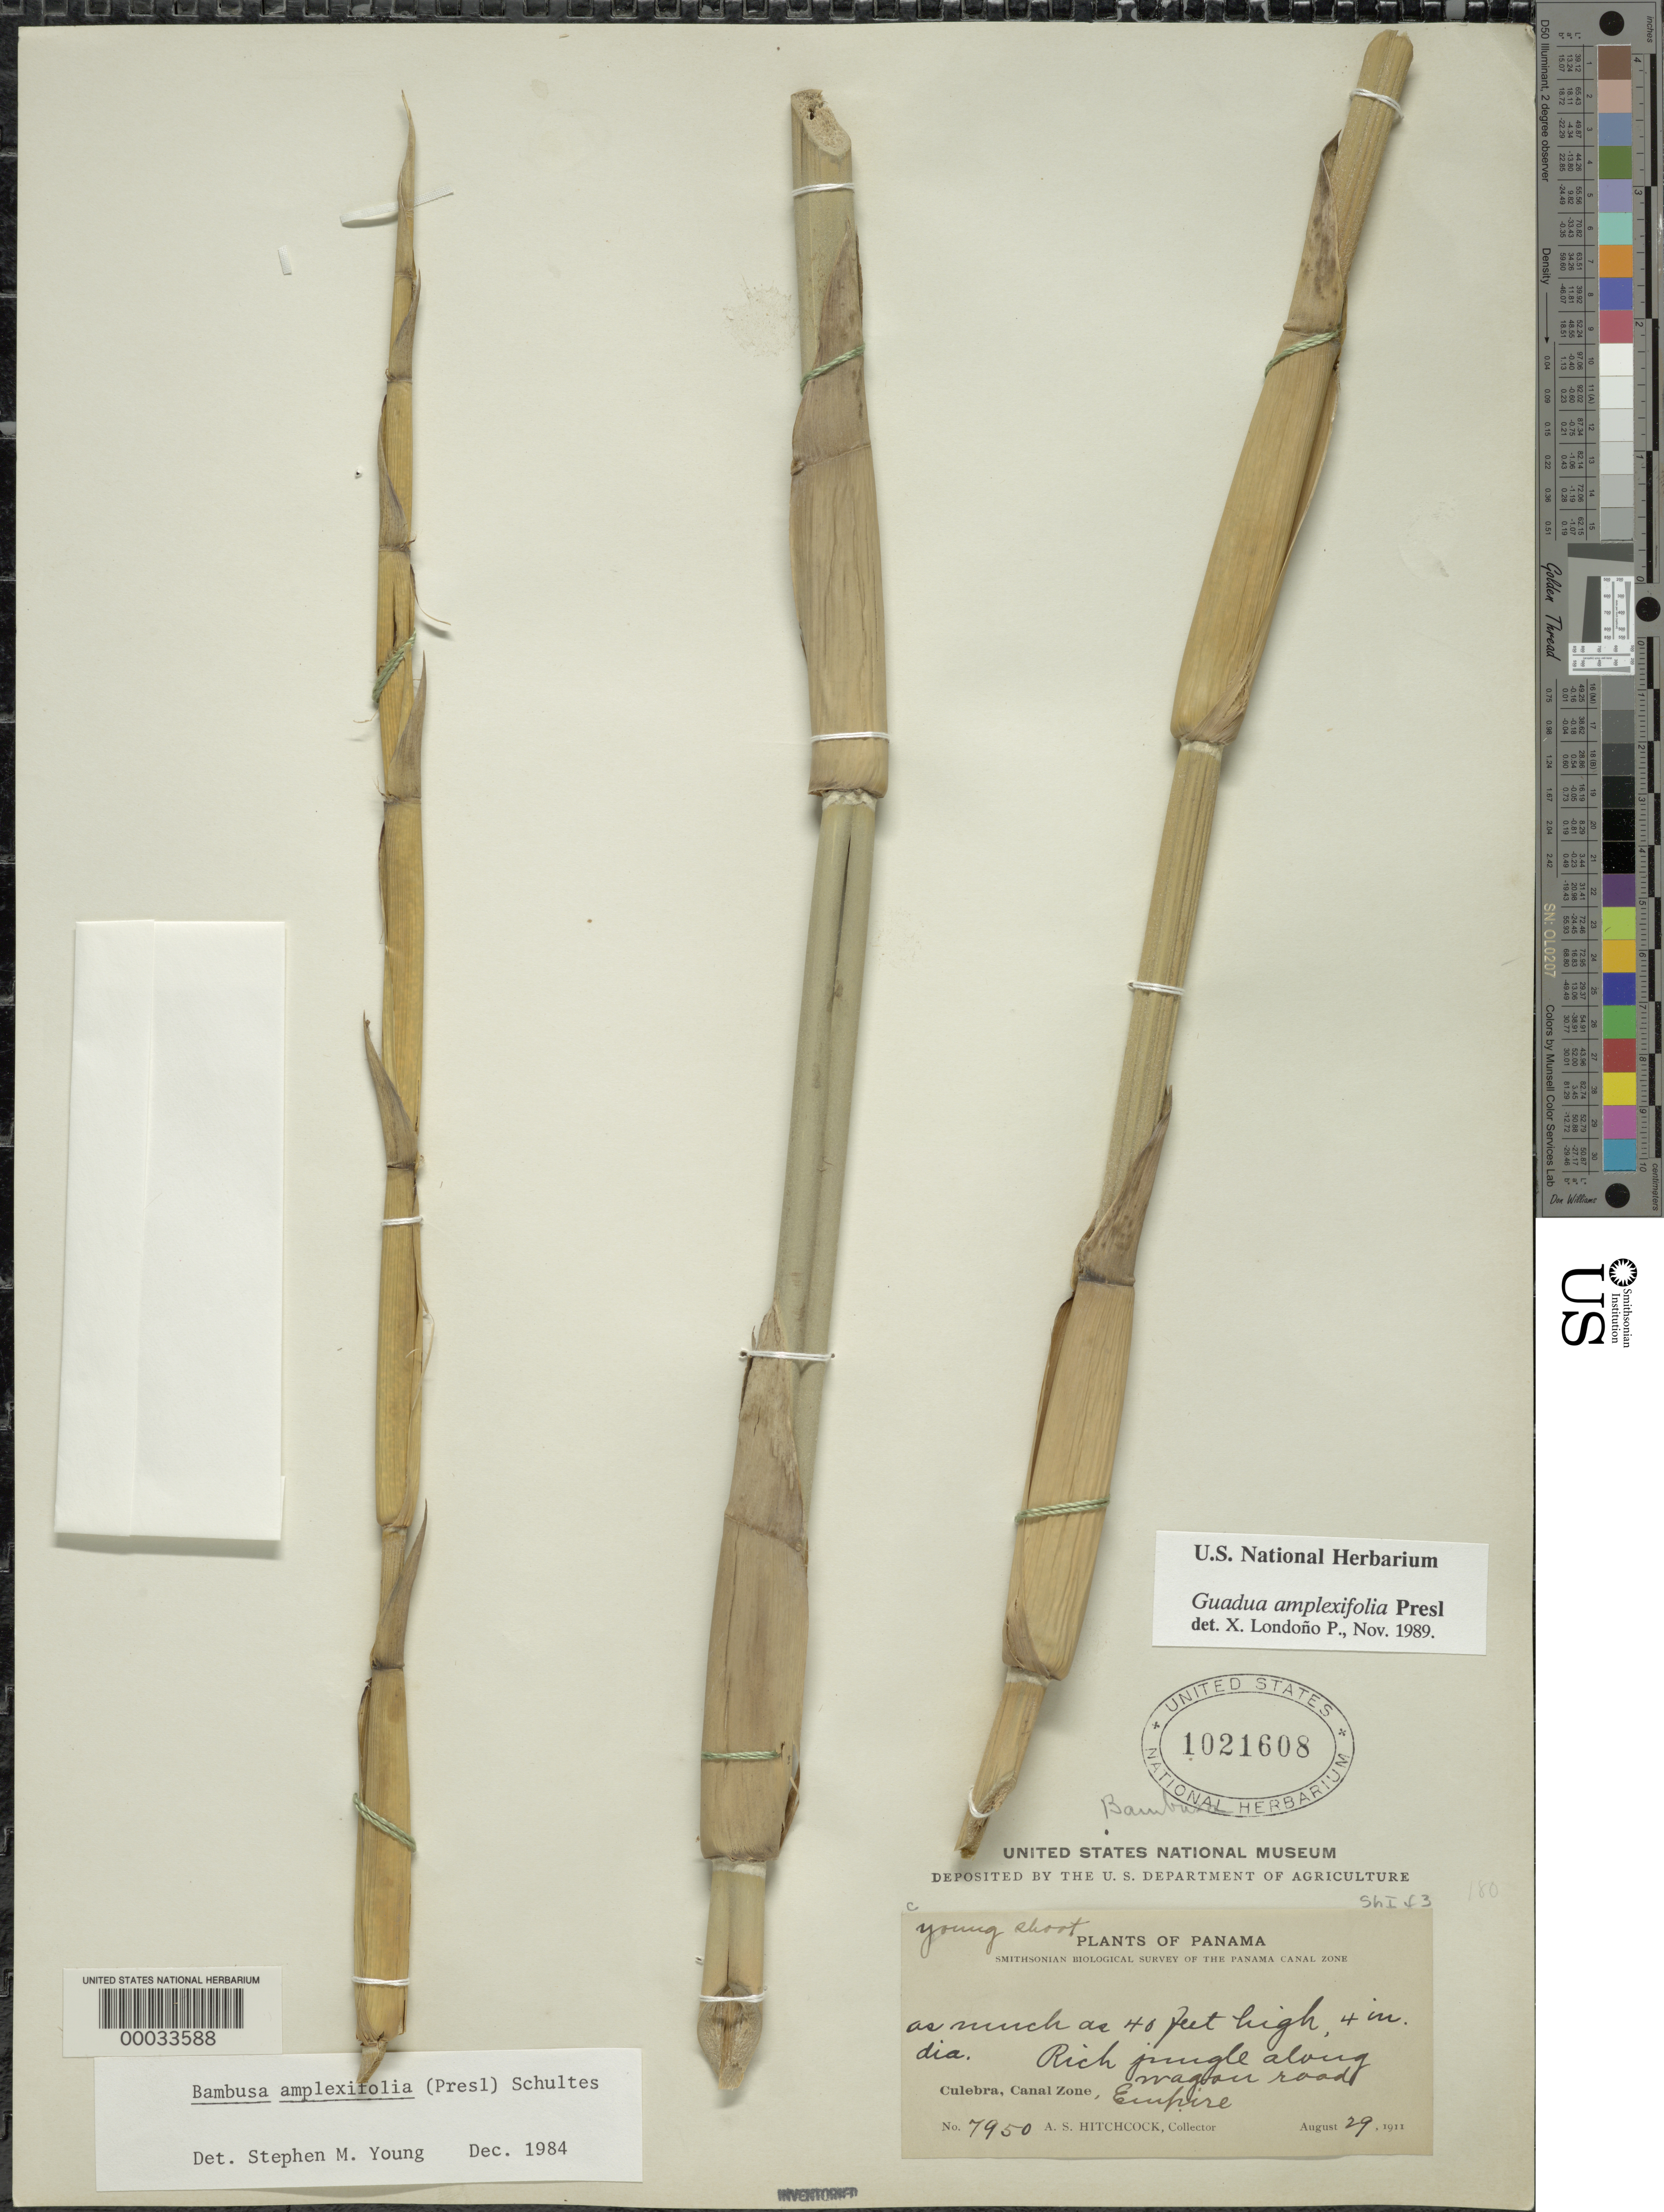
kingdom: Plantae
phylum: Tracheophyta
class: Liliopsida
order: Poales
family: Poaceae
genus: Guadua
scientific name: Guadua amplexifolia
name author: J. Presl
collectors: A. S. Hitchcock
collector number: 7950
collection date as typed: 29 Aug 1911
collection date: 1911-08-29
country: Panama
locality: Culebra, empire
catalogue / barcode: US 1021608